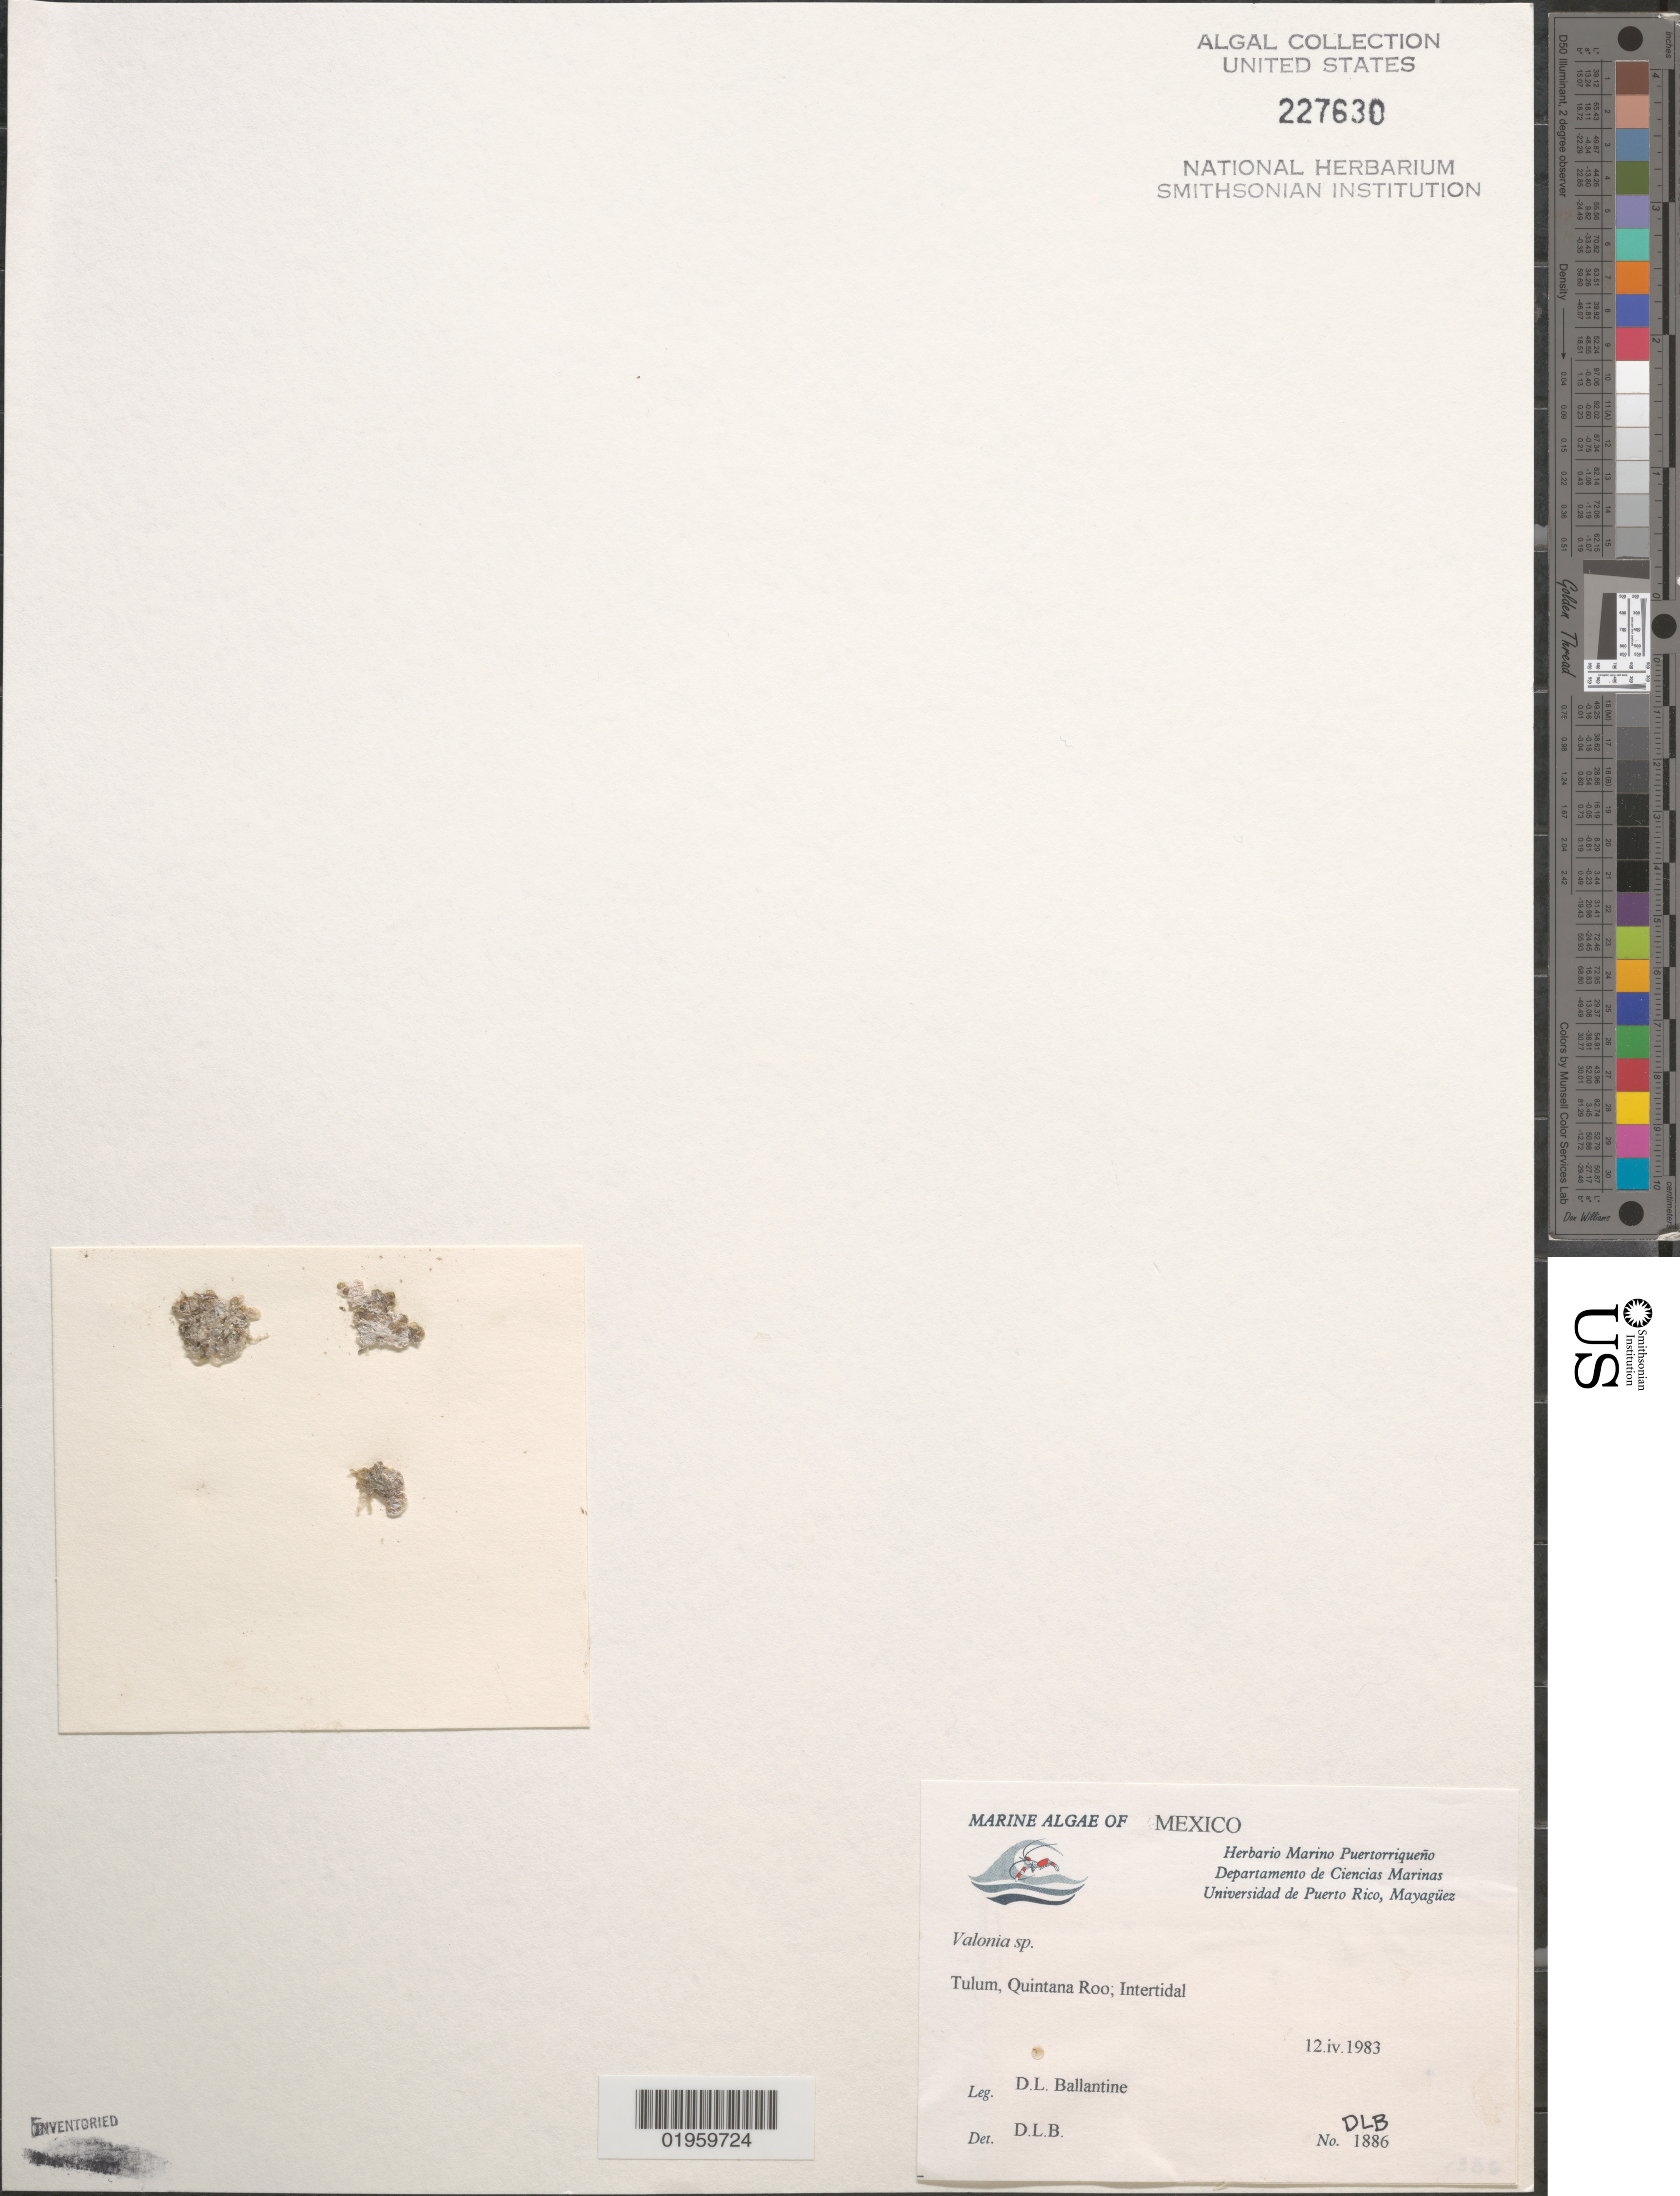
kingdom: Plantae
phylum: Chlorophyta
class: Ulvophyceae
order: Siphonocladales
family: Valoniaceae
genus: Valonia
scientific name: Valonia sp.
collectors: D.L. Ballantine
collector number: DLB 1886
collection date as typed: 12 Apr 1983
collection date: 1983-04-12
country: Mexico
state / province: Quintana Roo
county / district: Tulum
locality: Tulum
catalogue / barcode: US 227630